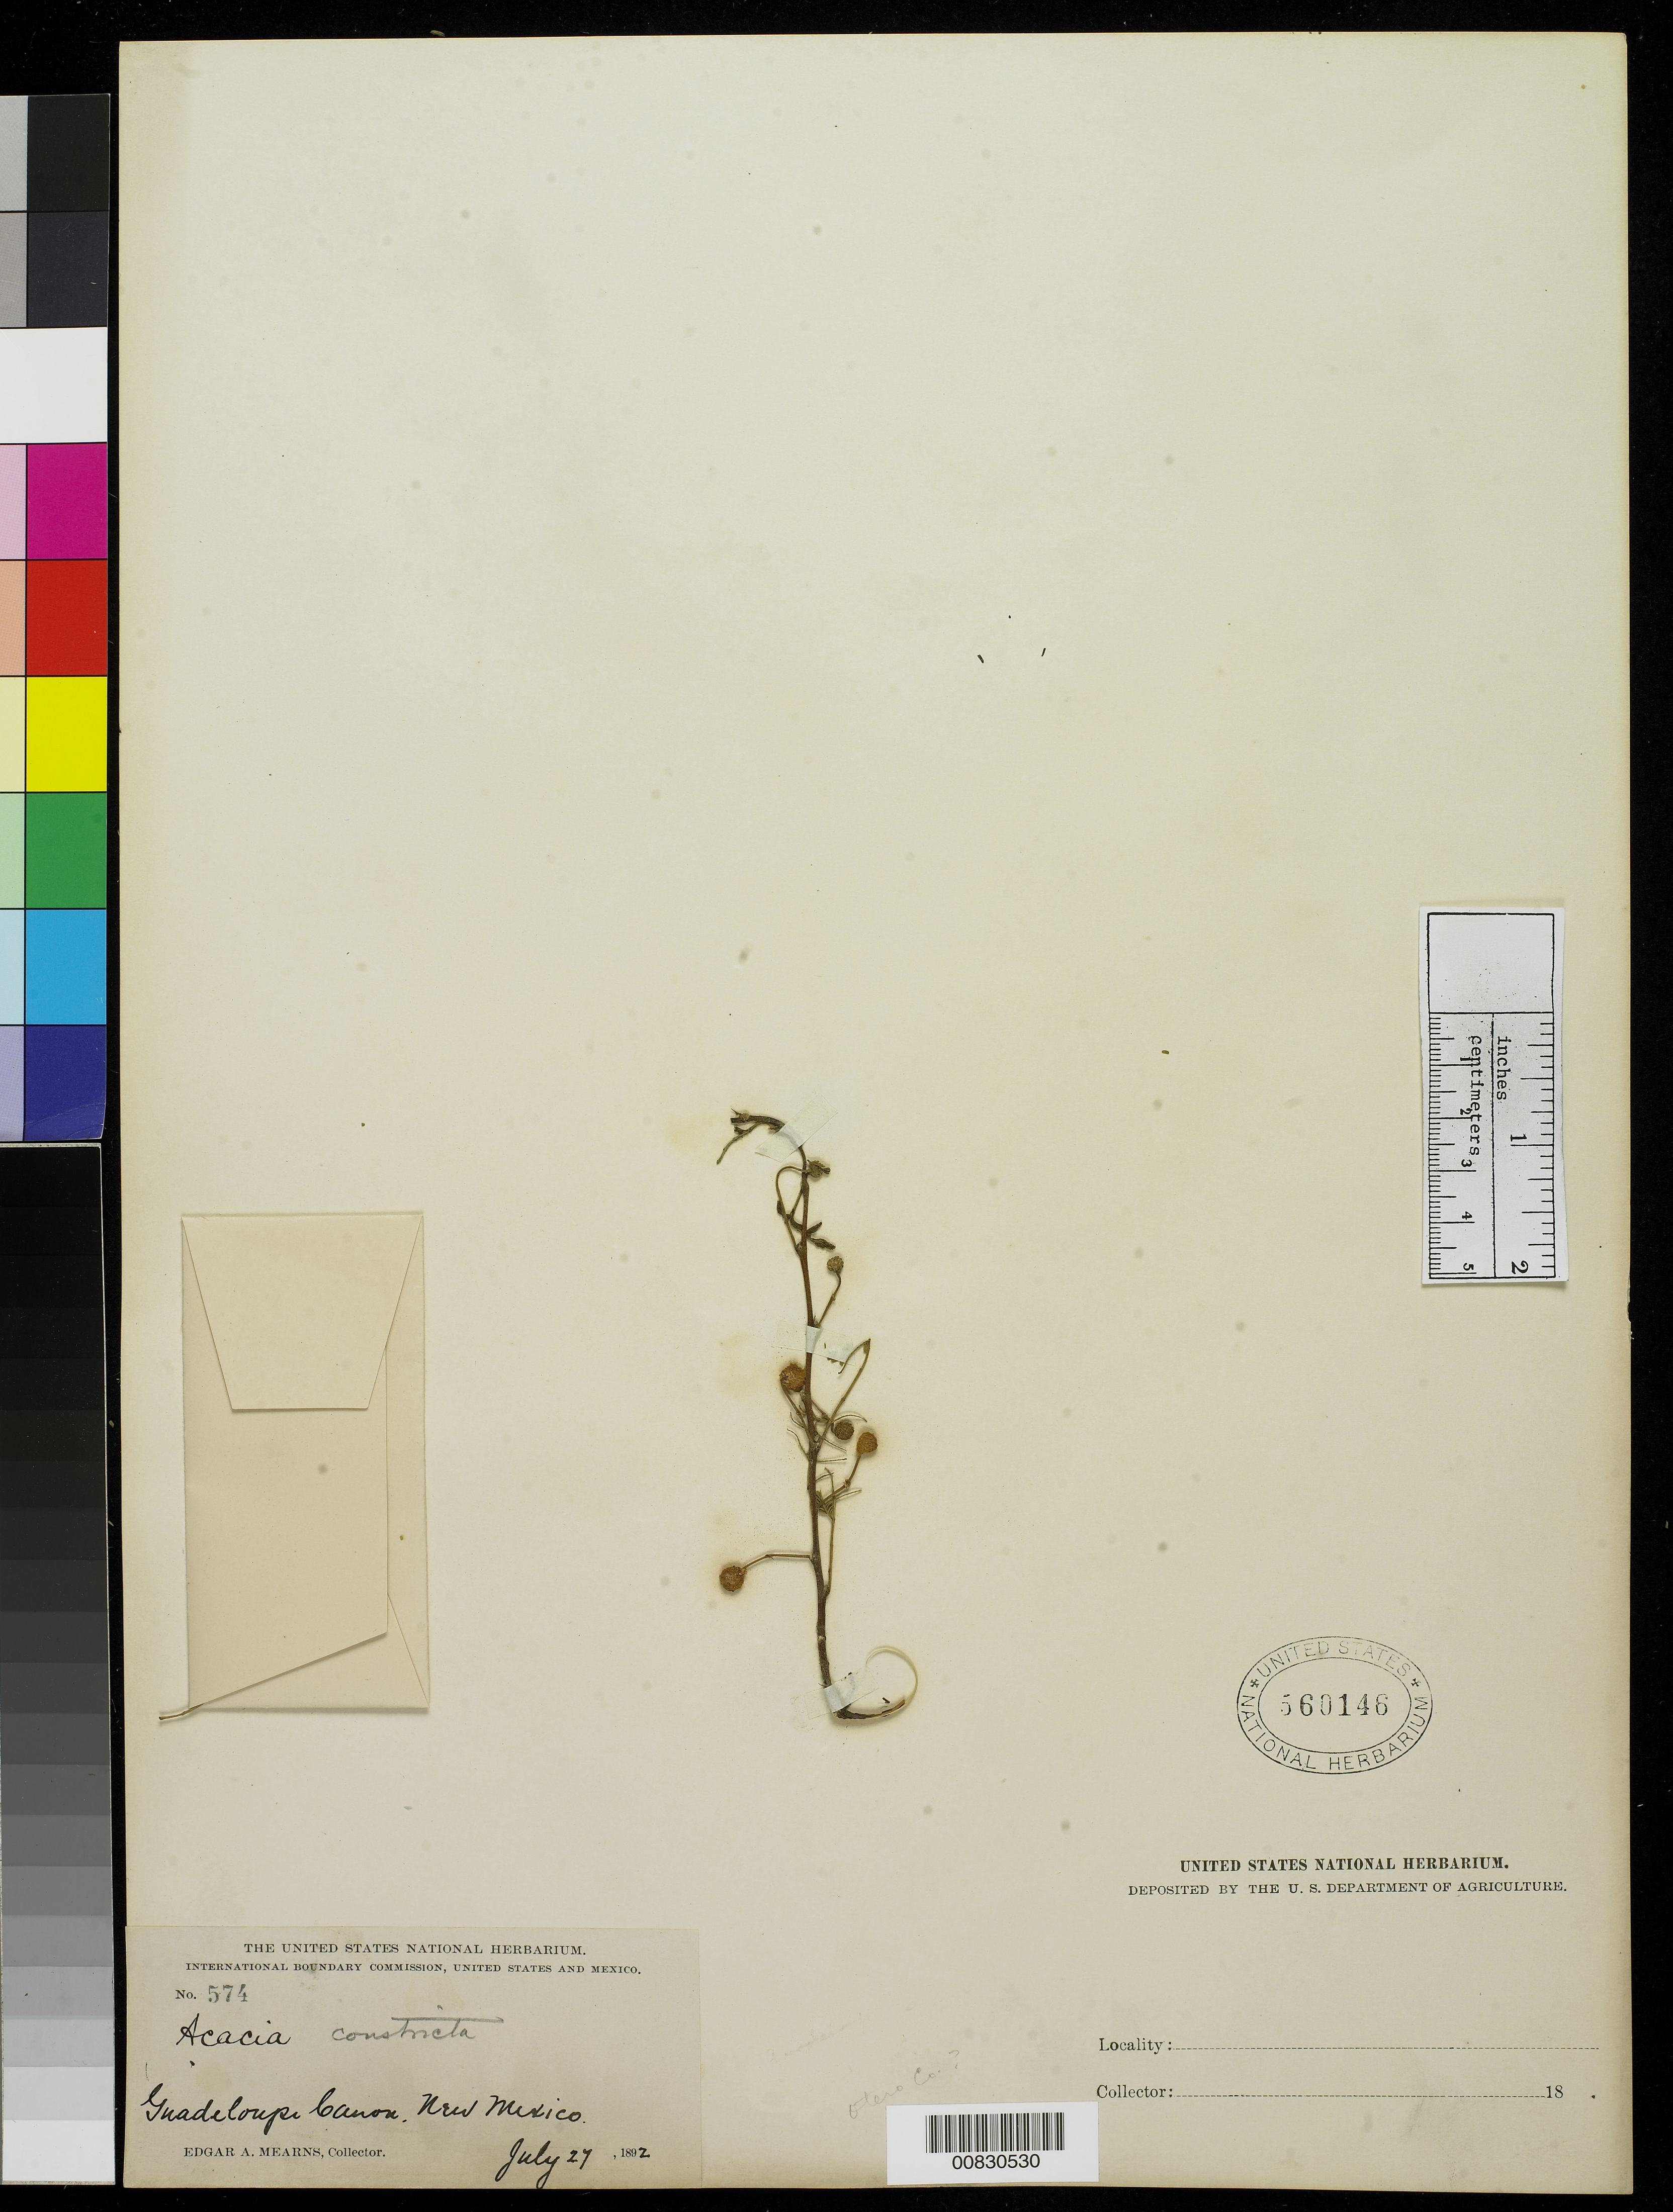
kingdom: Plantae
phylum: Tracheophyta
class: Magnoliopsida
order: Fabales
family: Fabaceae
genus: Vachellia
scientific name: Vachellia constricta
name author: (Benth.) Seigler & Ebinger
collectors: E. A. Mearns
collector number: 574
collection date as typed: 27 Jul 1892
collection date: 1892-07-27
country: United States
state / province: New Mexico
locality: Guadalupe Cañon, New Mexico.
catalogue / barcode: US 560146